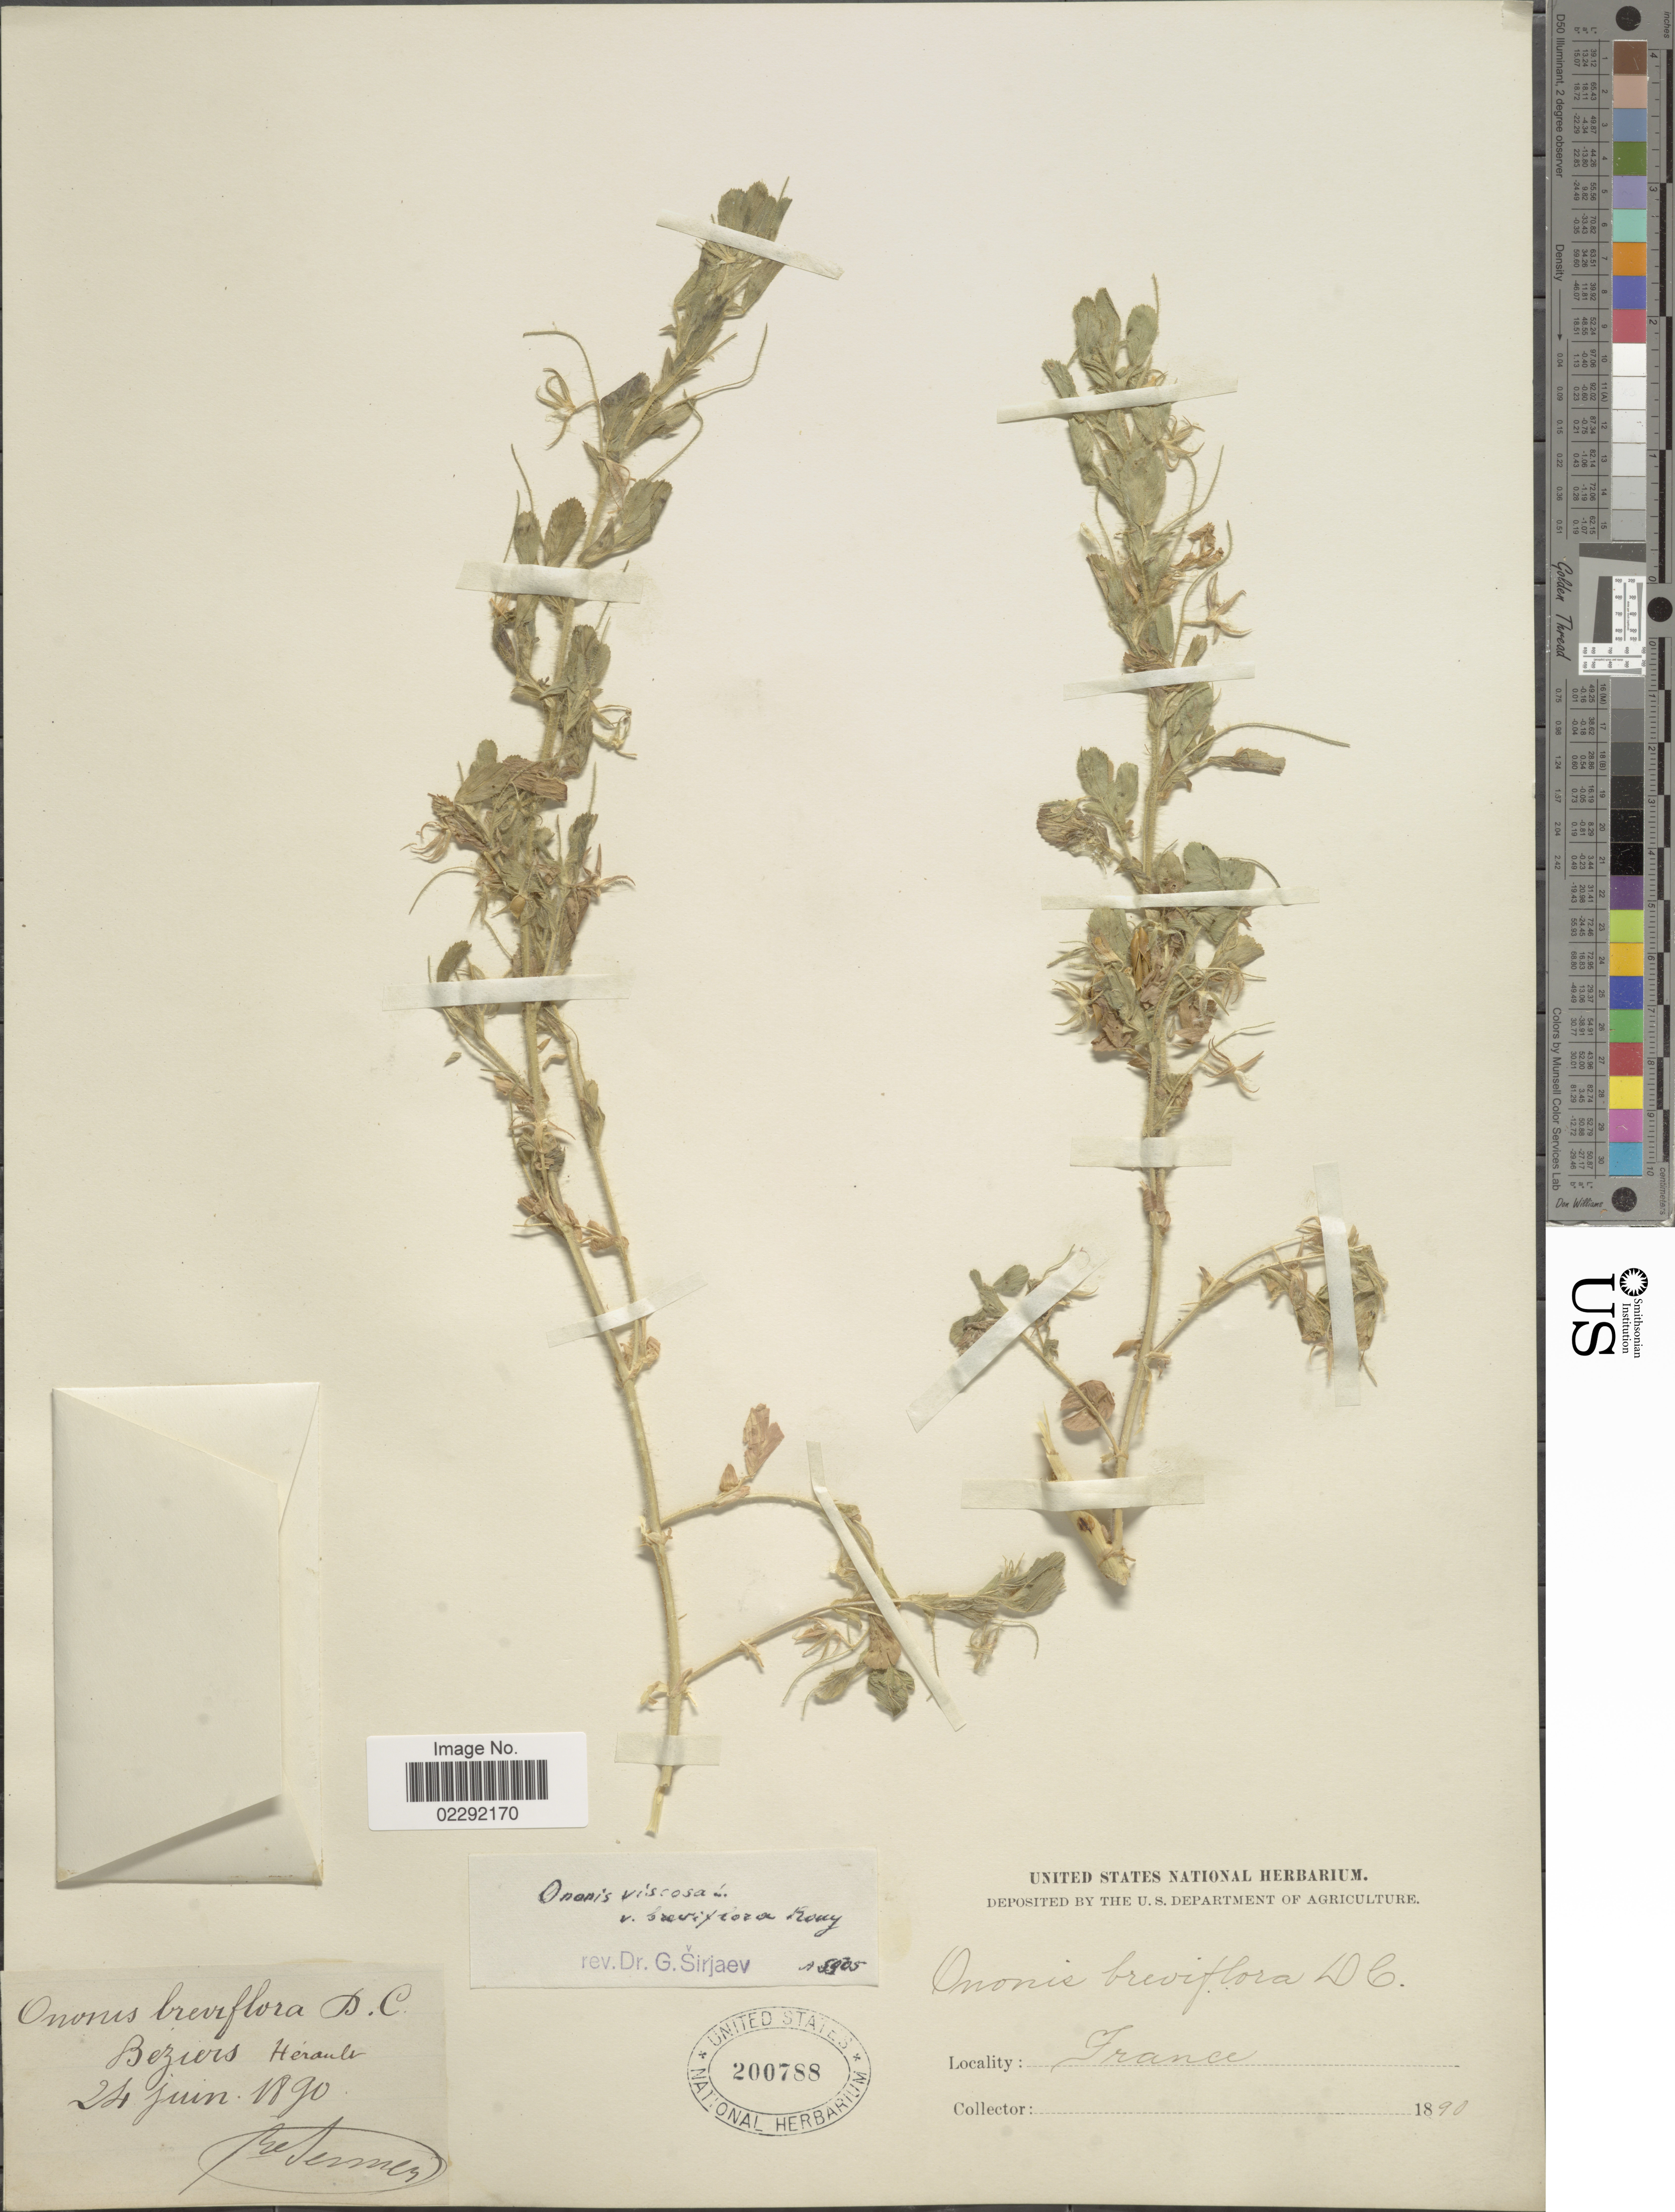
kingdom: Plantae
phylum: Tracheophyta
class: Magnoliopsida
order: Fabales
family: Fabaceae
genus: Ononis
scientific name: Ononis viscosa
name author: L.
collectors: E. Sennen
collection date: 1890-06-24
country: France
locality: Beziers Herault. [interpreted]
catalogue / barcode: US 200788